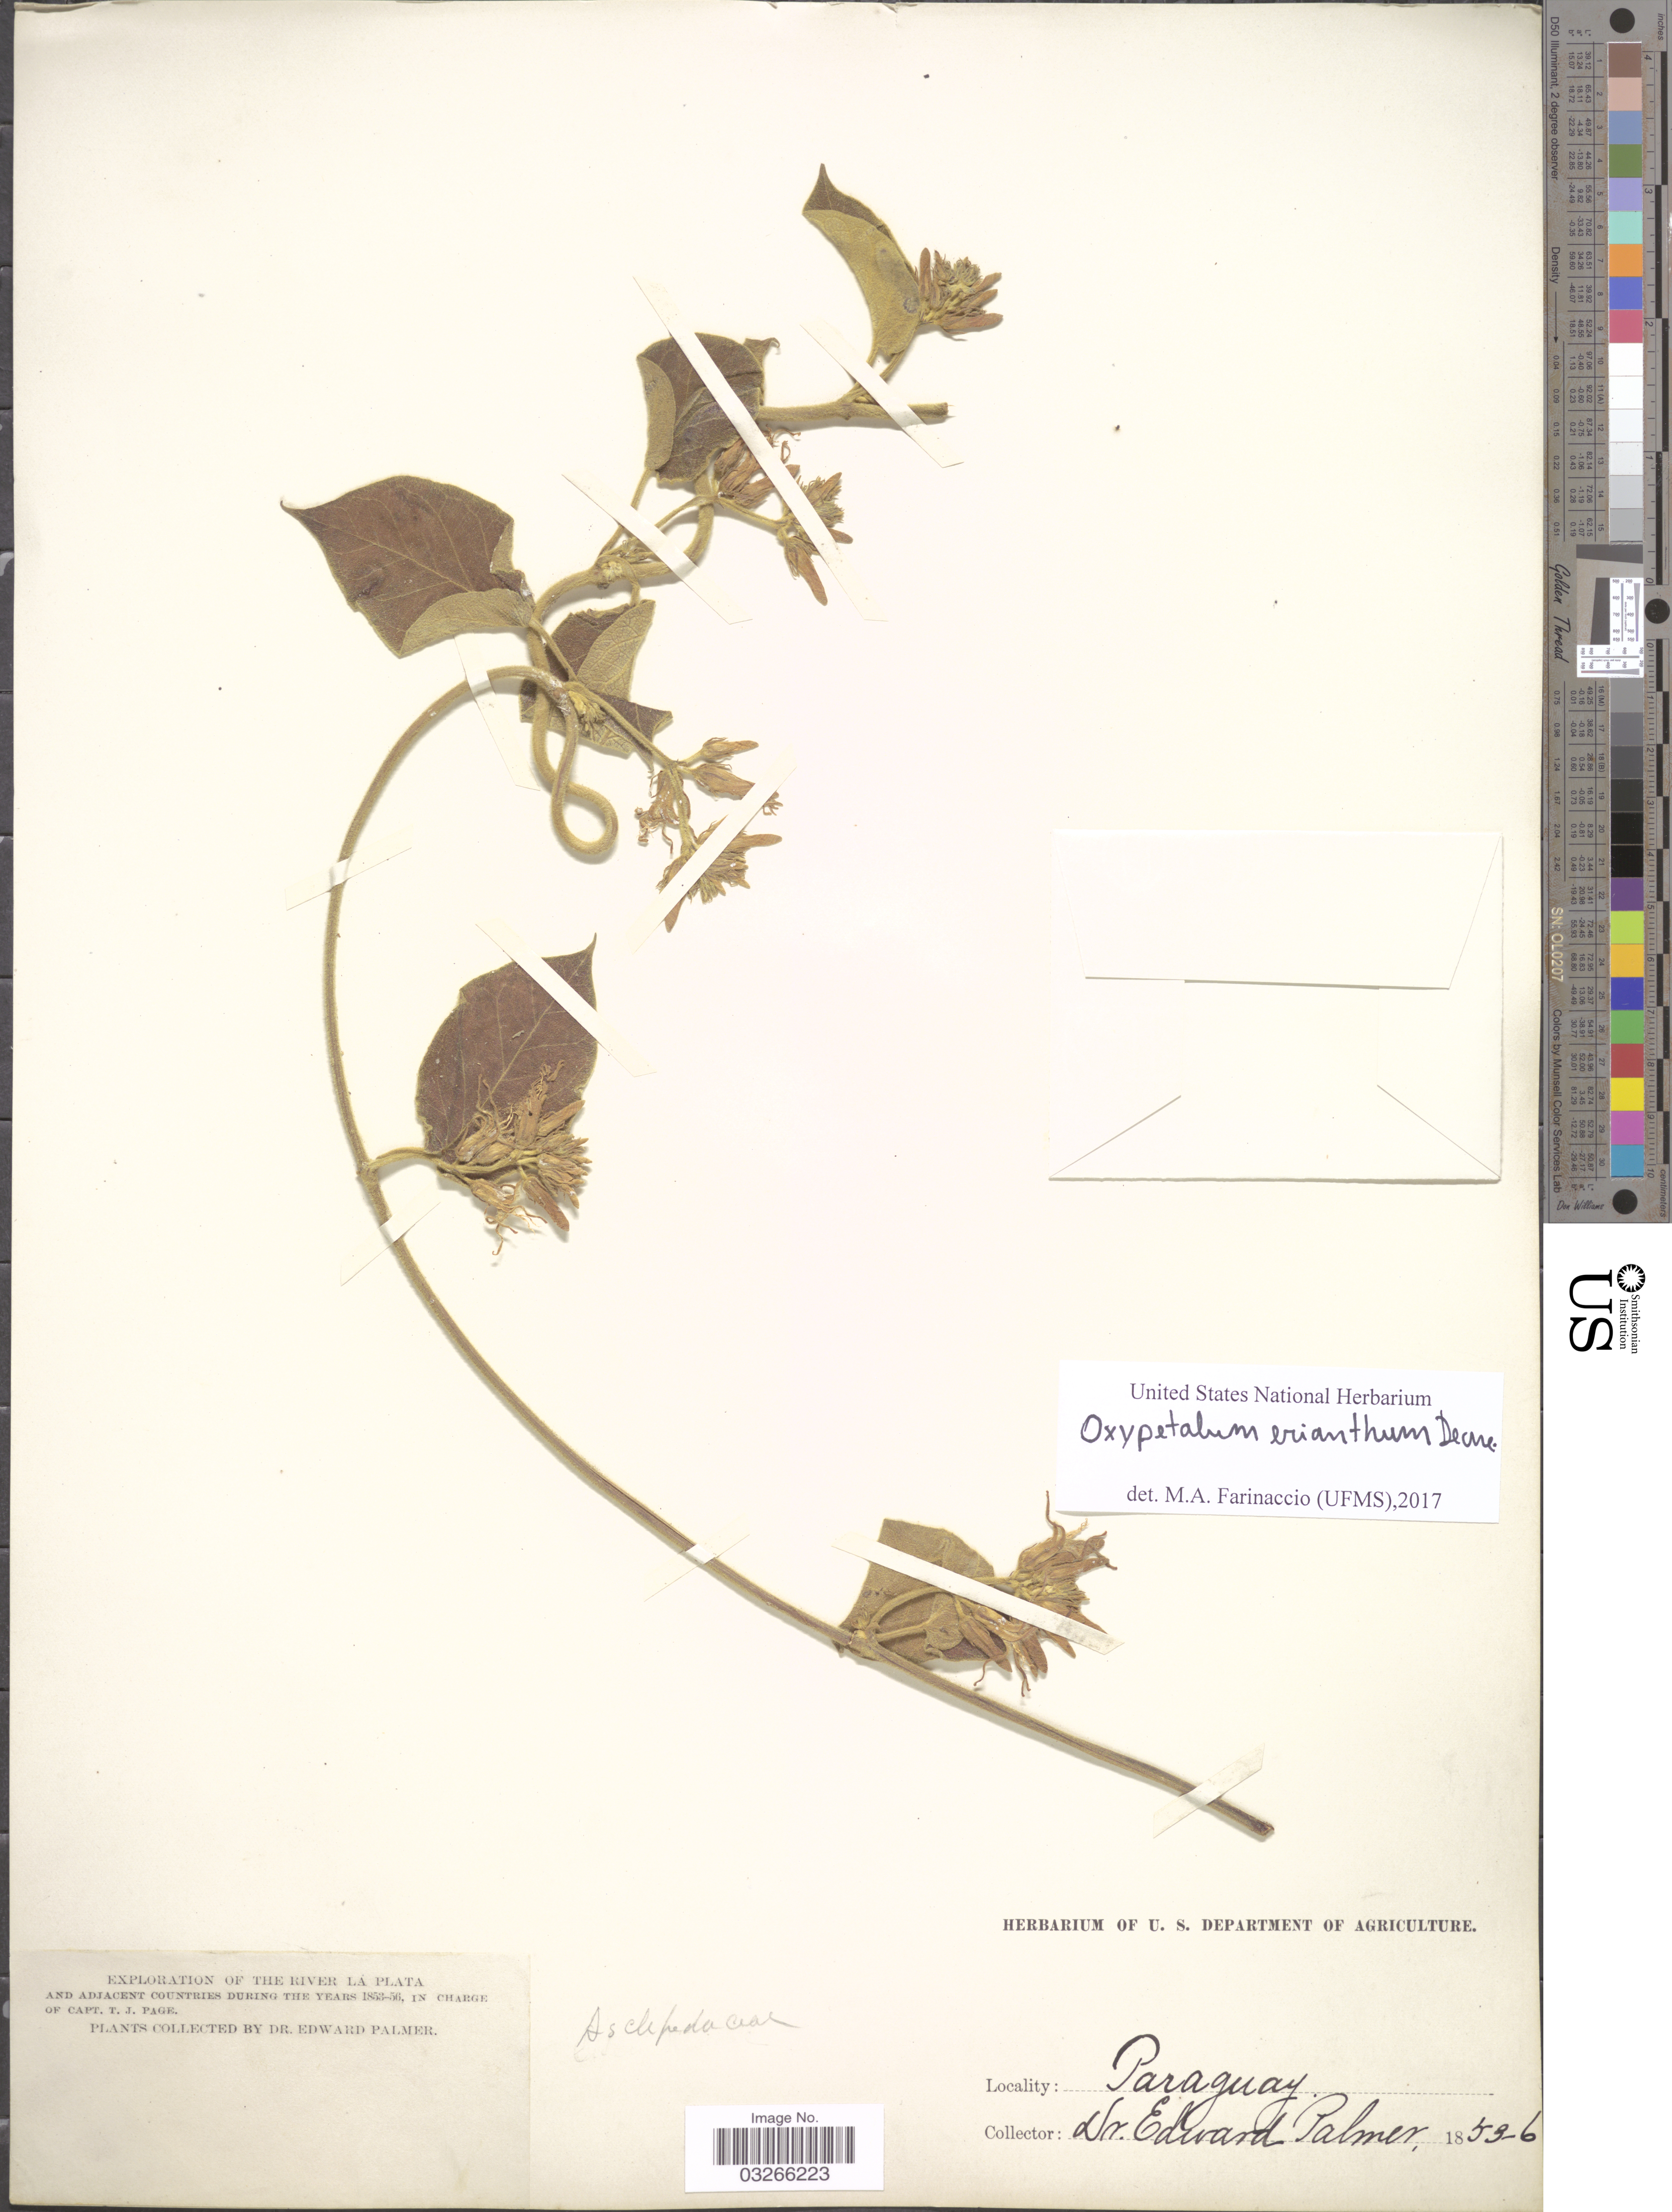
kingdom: Plantae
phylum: Tracheophyta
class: Magnoliopsida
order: Gentianales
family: Apocynaceae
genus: Oxypetalum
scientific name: Oxypetalum erianthum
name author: Decne.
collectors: E. Palmer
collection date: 1853/1856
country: Paraguay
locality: The River La Plata and adjacent countries.